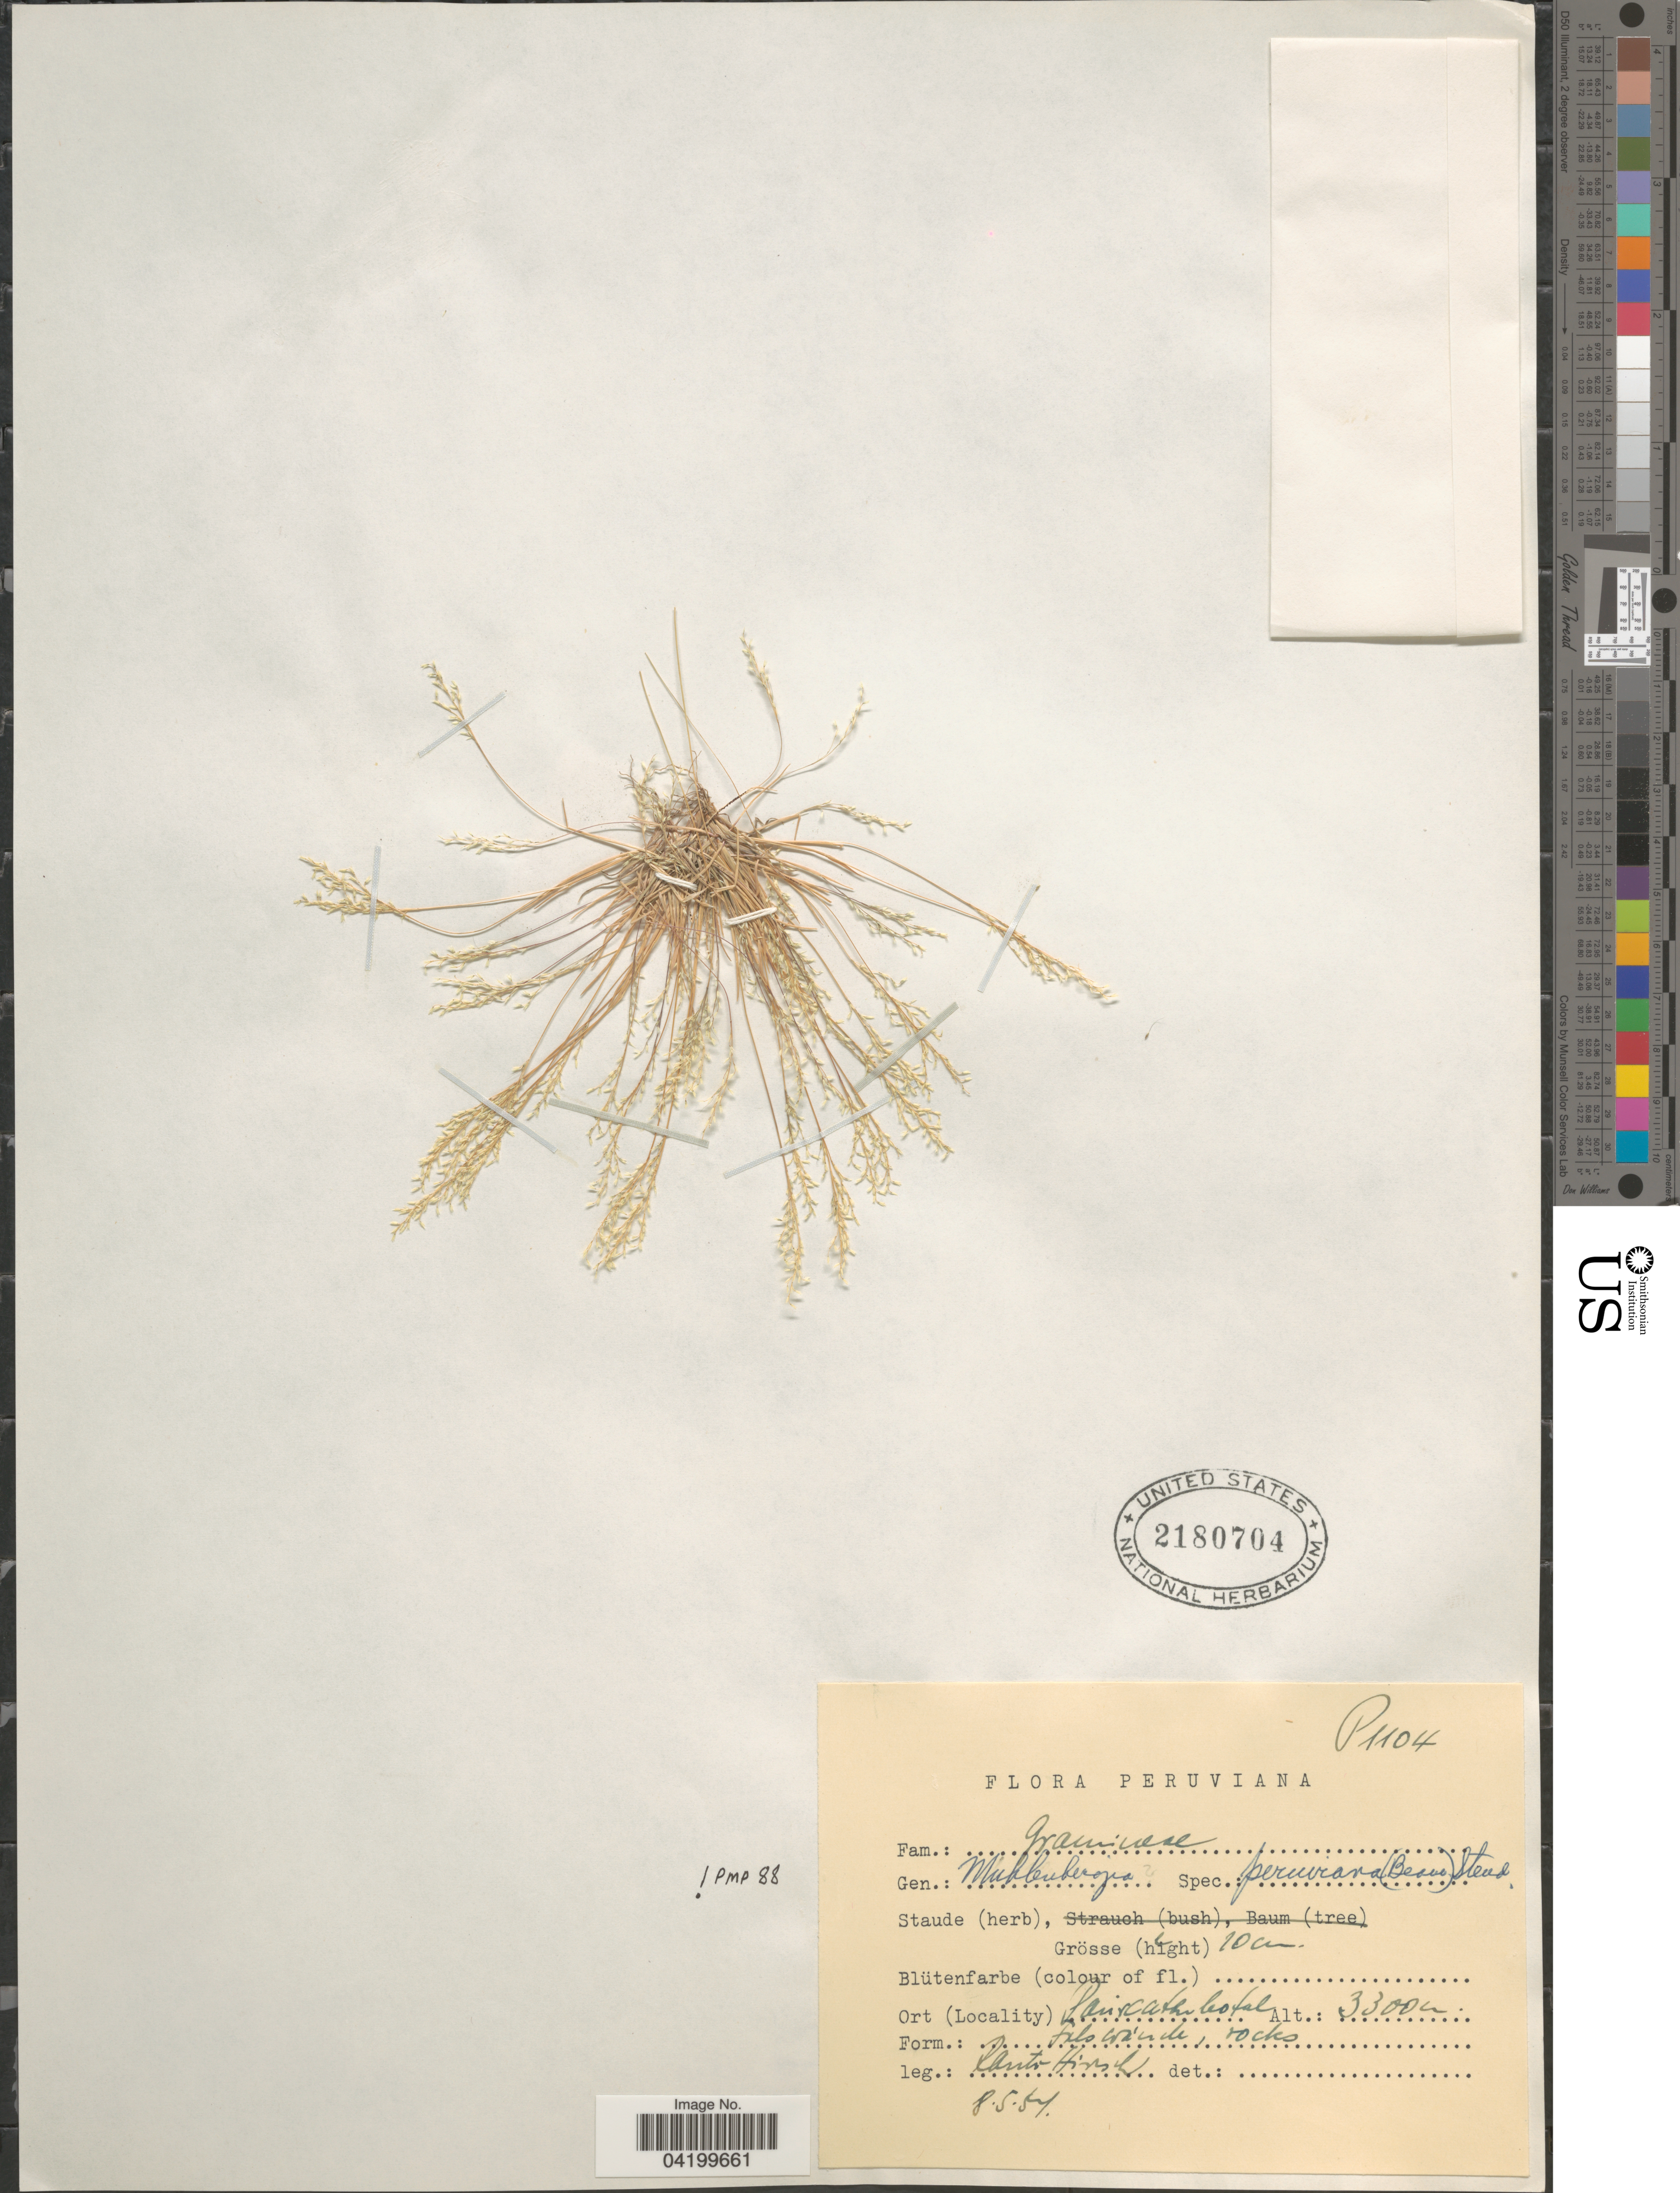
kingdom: Plantae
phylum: Tracheophyta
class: Liliopsida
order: Poales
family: Poaceae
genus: Muhlenbergia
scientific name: Muhlenbergia peruviana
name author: (P. Beauv.) Steud.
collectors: -. Rauh & Hirsch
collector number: P1104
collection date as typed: Transcribed d/m/y: 8/5/51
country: Peru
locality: Panicathubotal [interpreted]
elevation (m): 3300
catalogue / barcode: US 2180704